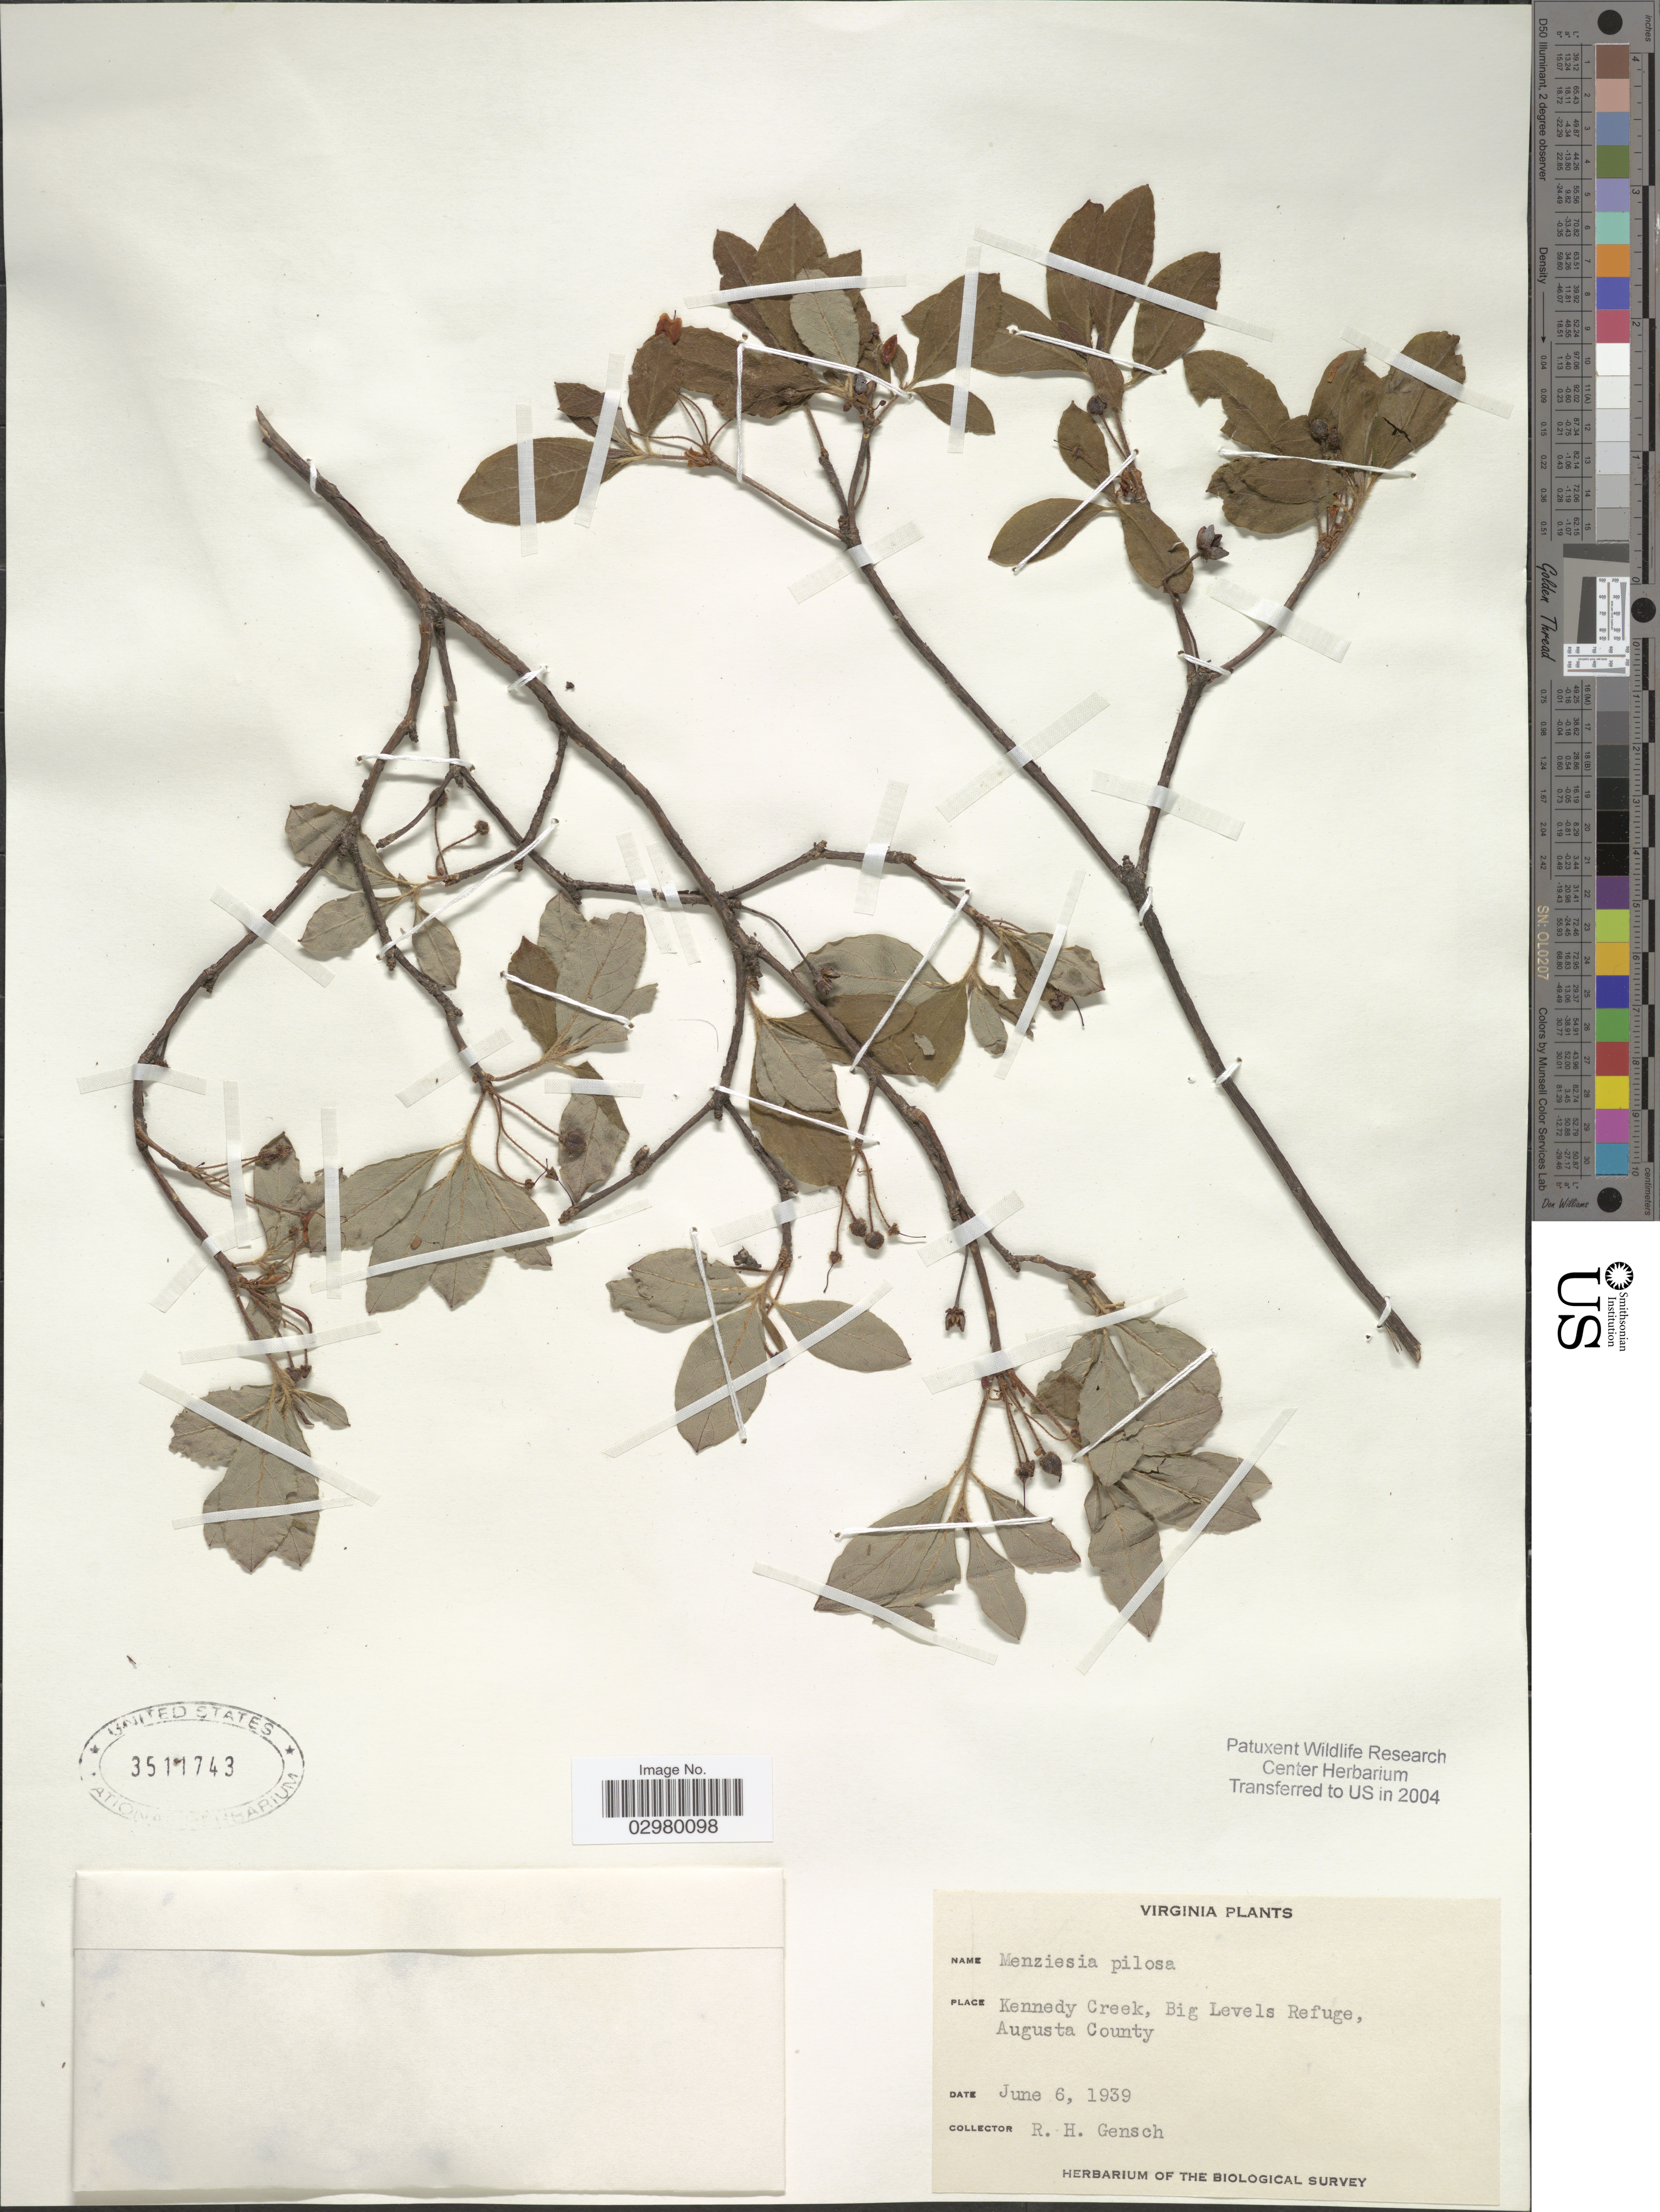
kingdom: Plantae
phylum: Tracheophyta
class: Magnoliopsida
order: Ericales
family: Ericaceae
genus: Menziesia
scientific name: Menziesia pilosa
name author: (Michx.) Juss.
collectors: R. Gensch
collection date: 1939-06-06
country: United States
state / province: Virginia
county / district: Augusta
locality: Kennedy Creek, Big Levels Refuge, Augusta County.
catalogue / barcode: US 3511743